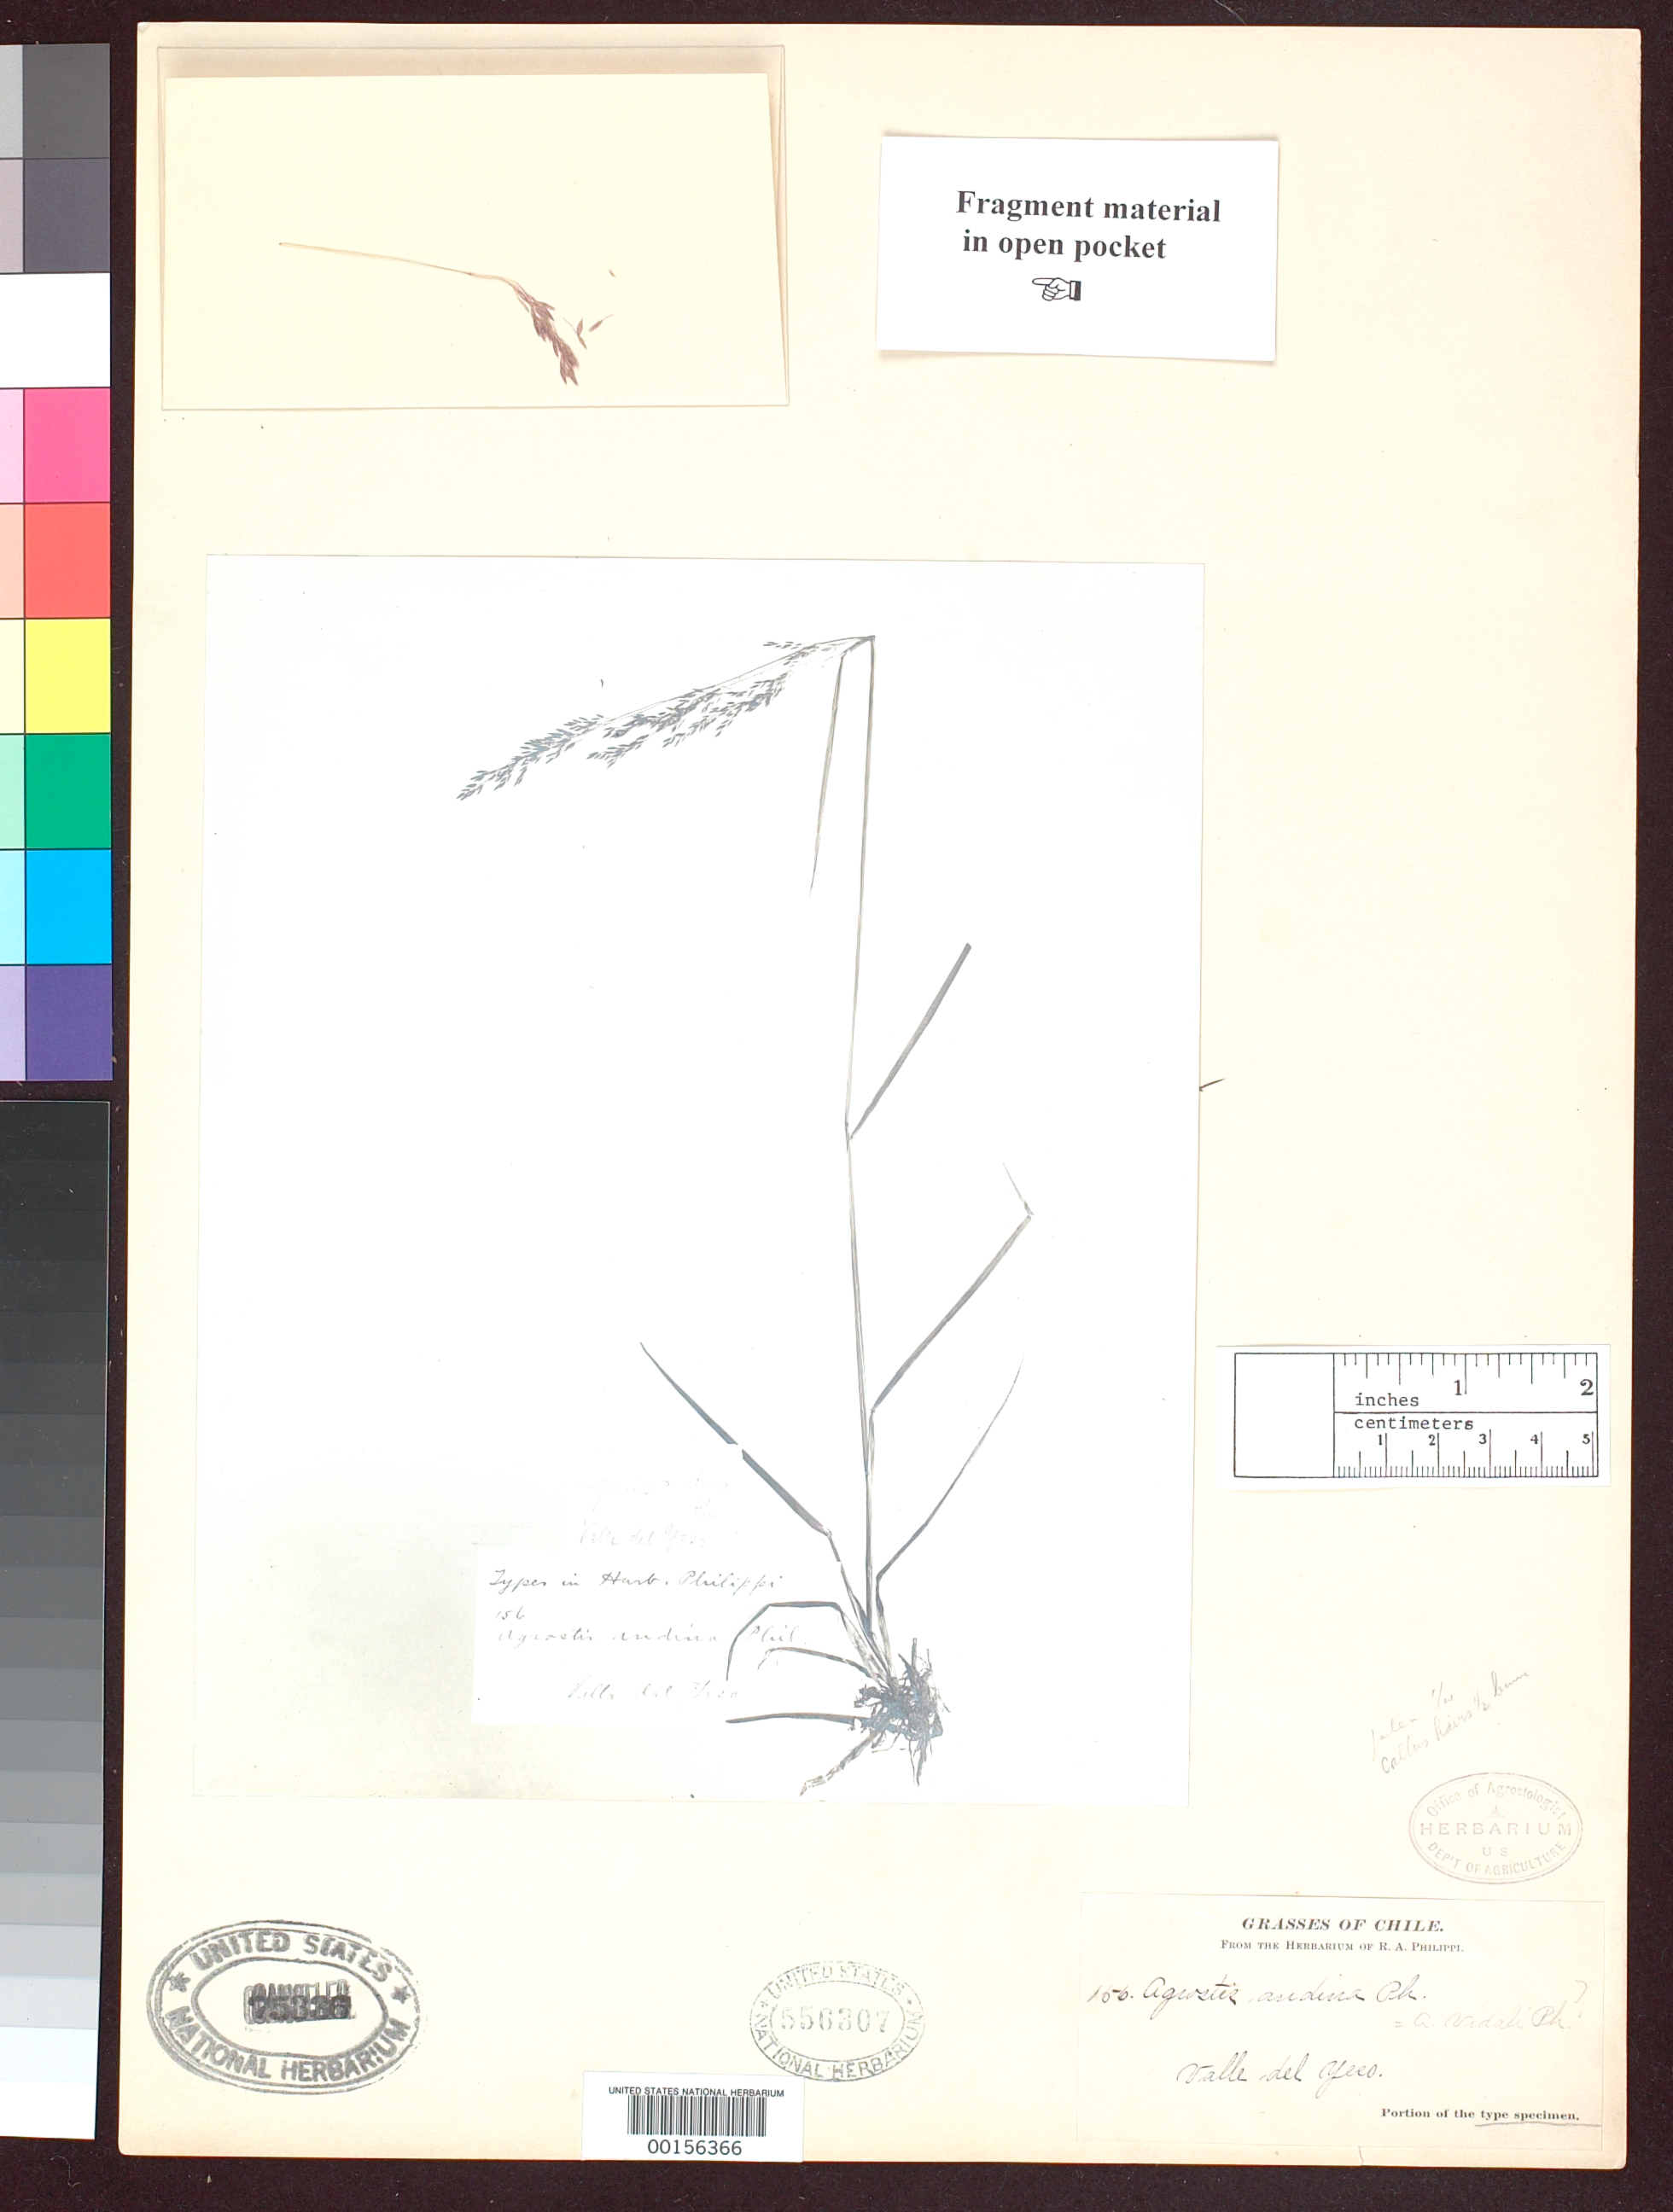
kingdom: Plantae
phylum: Tracheophyta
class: Liliopsida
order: Poales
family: Poaceae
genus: Agrostis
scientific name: Agrostis andina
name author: Phil.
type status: Type Fragment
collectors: R. A. Philippi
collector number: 156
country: Chile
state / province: Región Metropolitana (RM)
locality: Valle del Yeso.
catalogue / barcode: US 556307